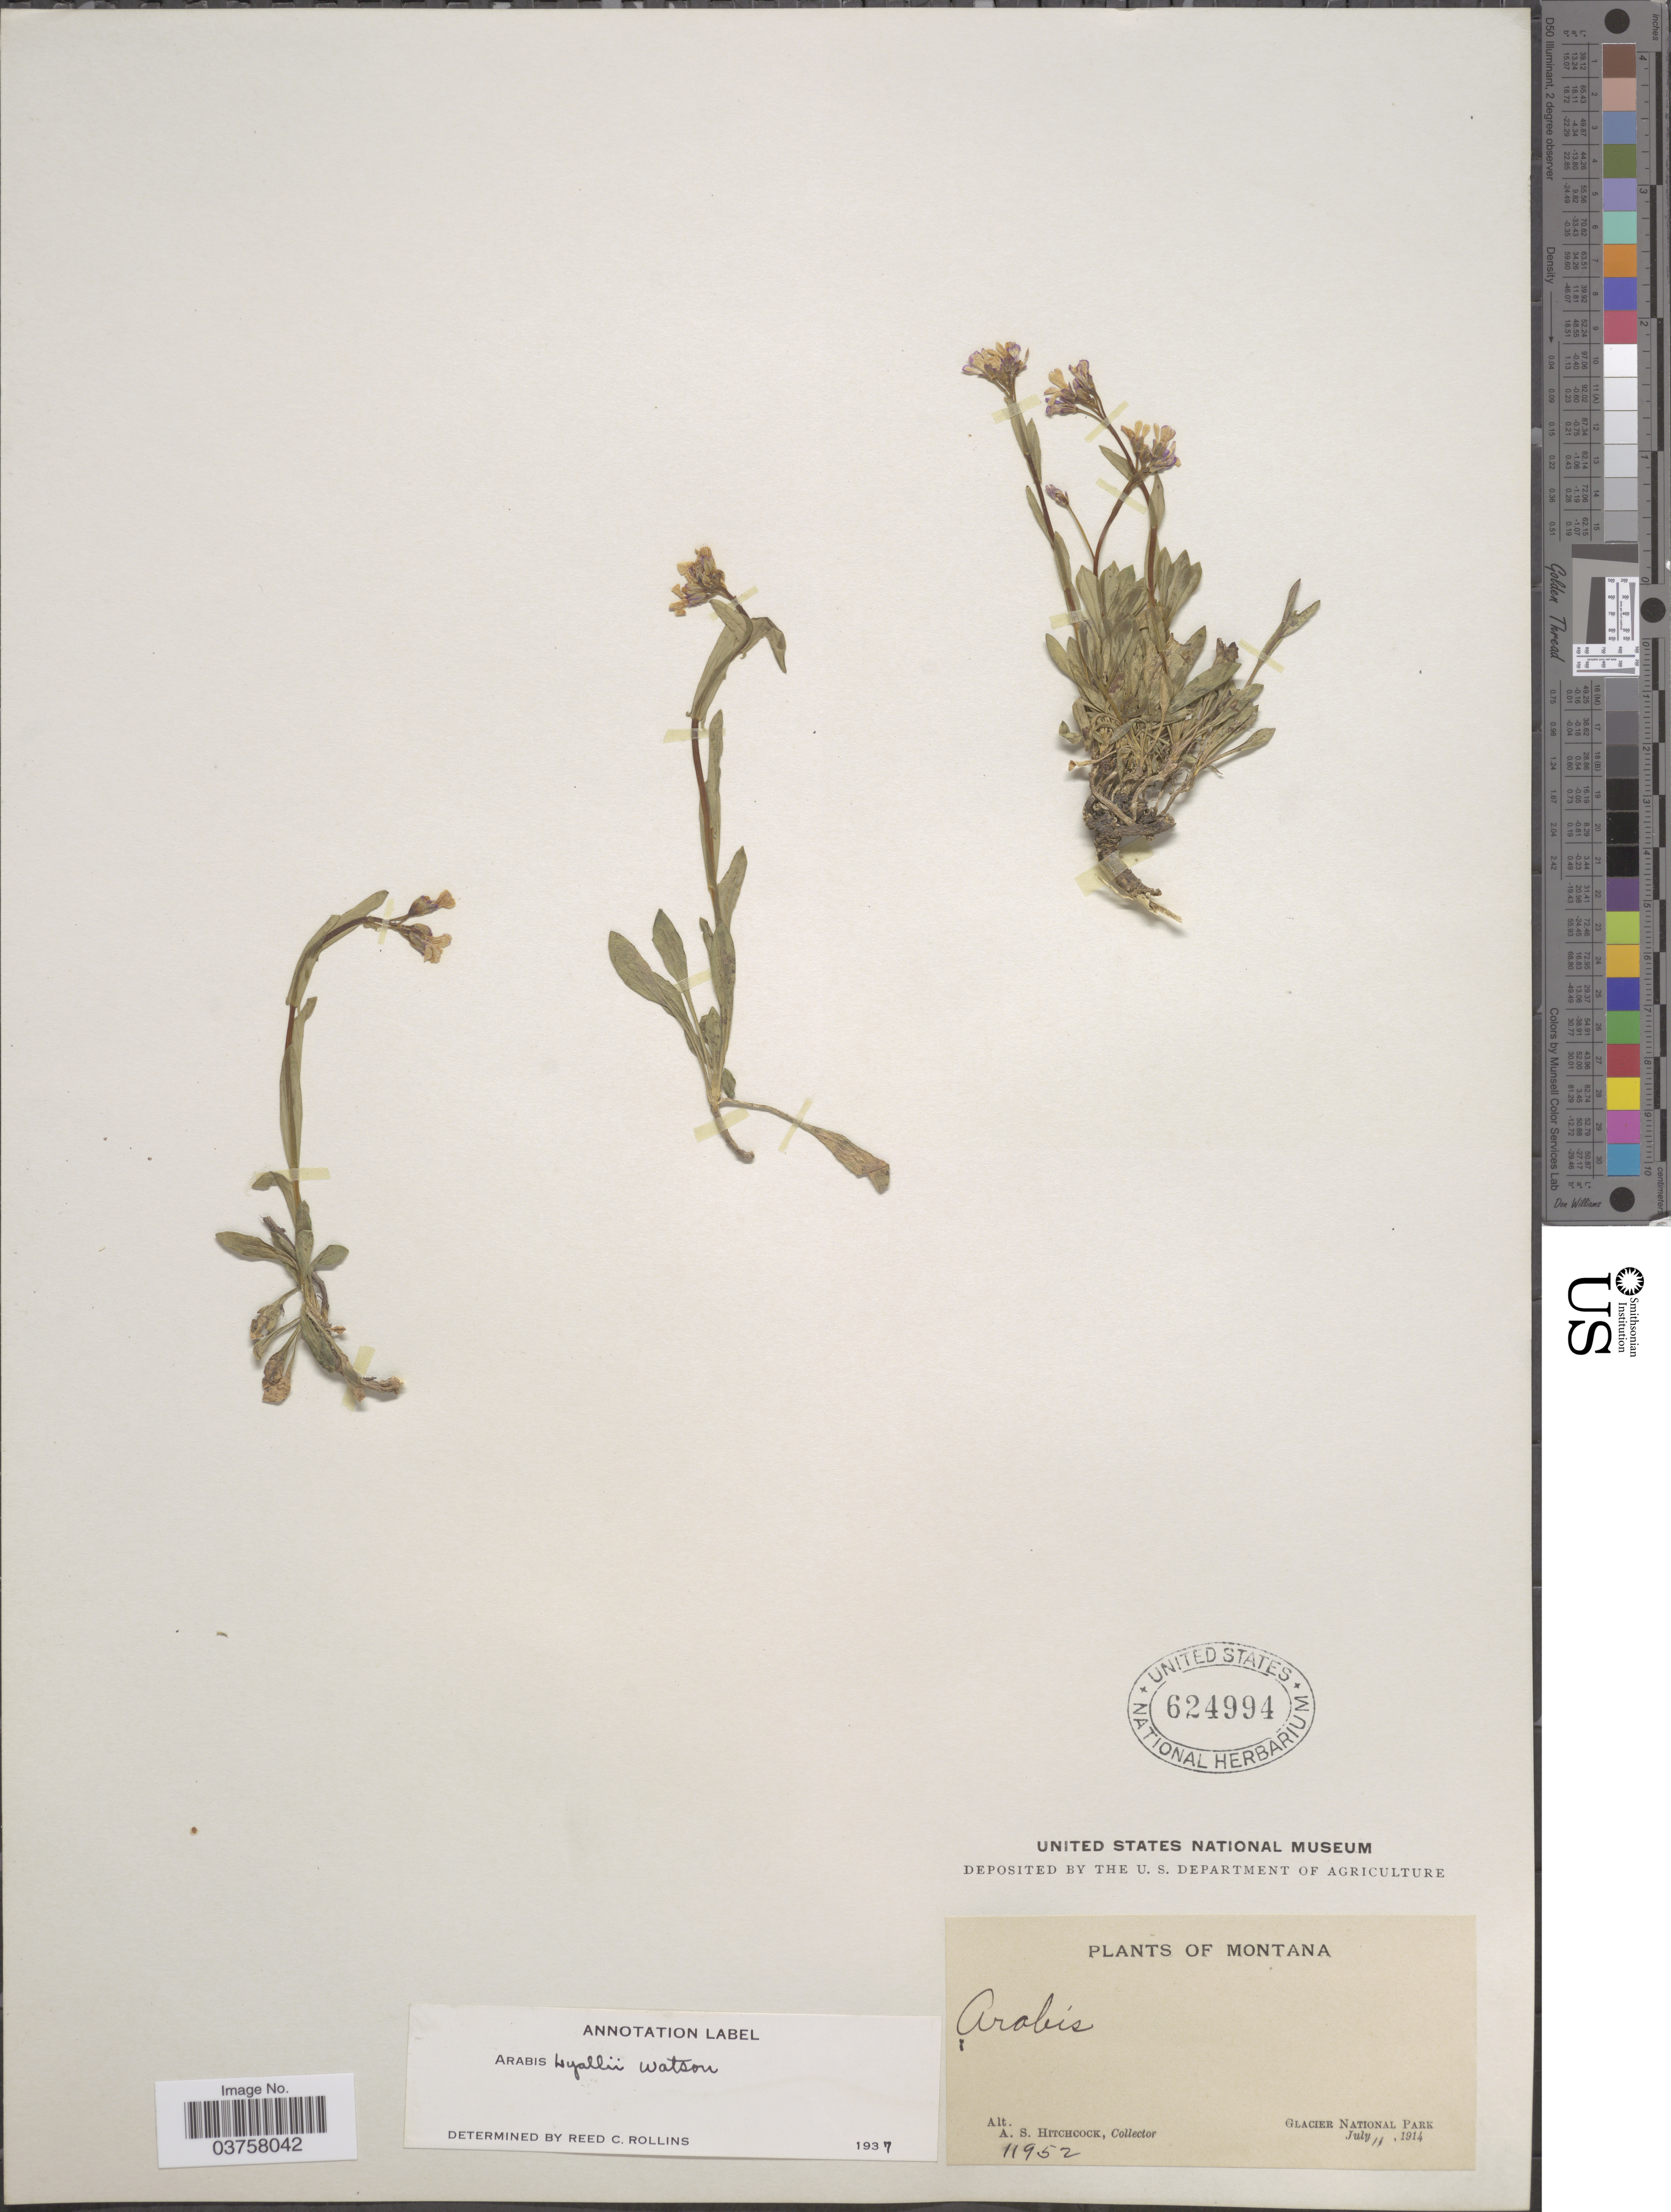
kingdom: Plantae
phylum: Tracheophyta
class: Magnoliopsida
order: Brassicales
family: Brassicaceae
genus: Arabis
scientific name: Arabis lyallii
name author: S. Watson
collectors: A. S. Hitchcock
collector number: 11952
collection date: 1914-07-11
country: United States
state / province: Montana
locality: Glacier National Park.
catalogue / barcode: US 624994